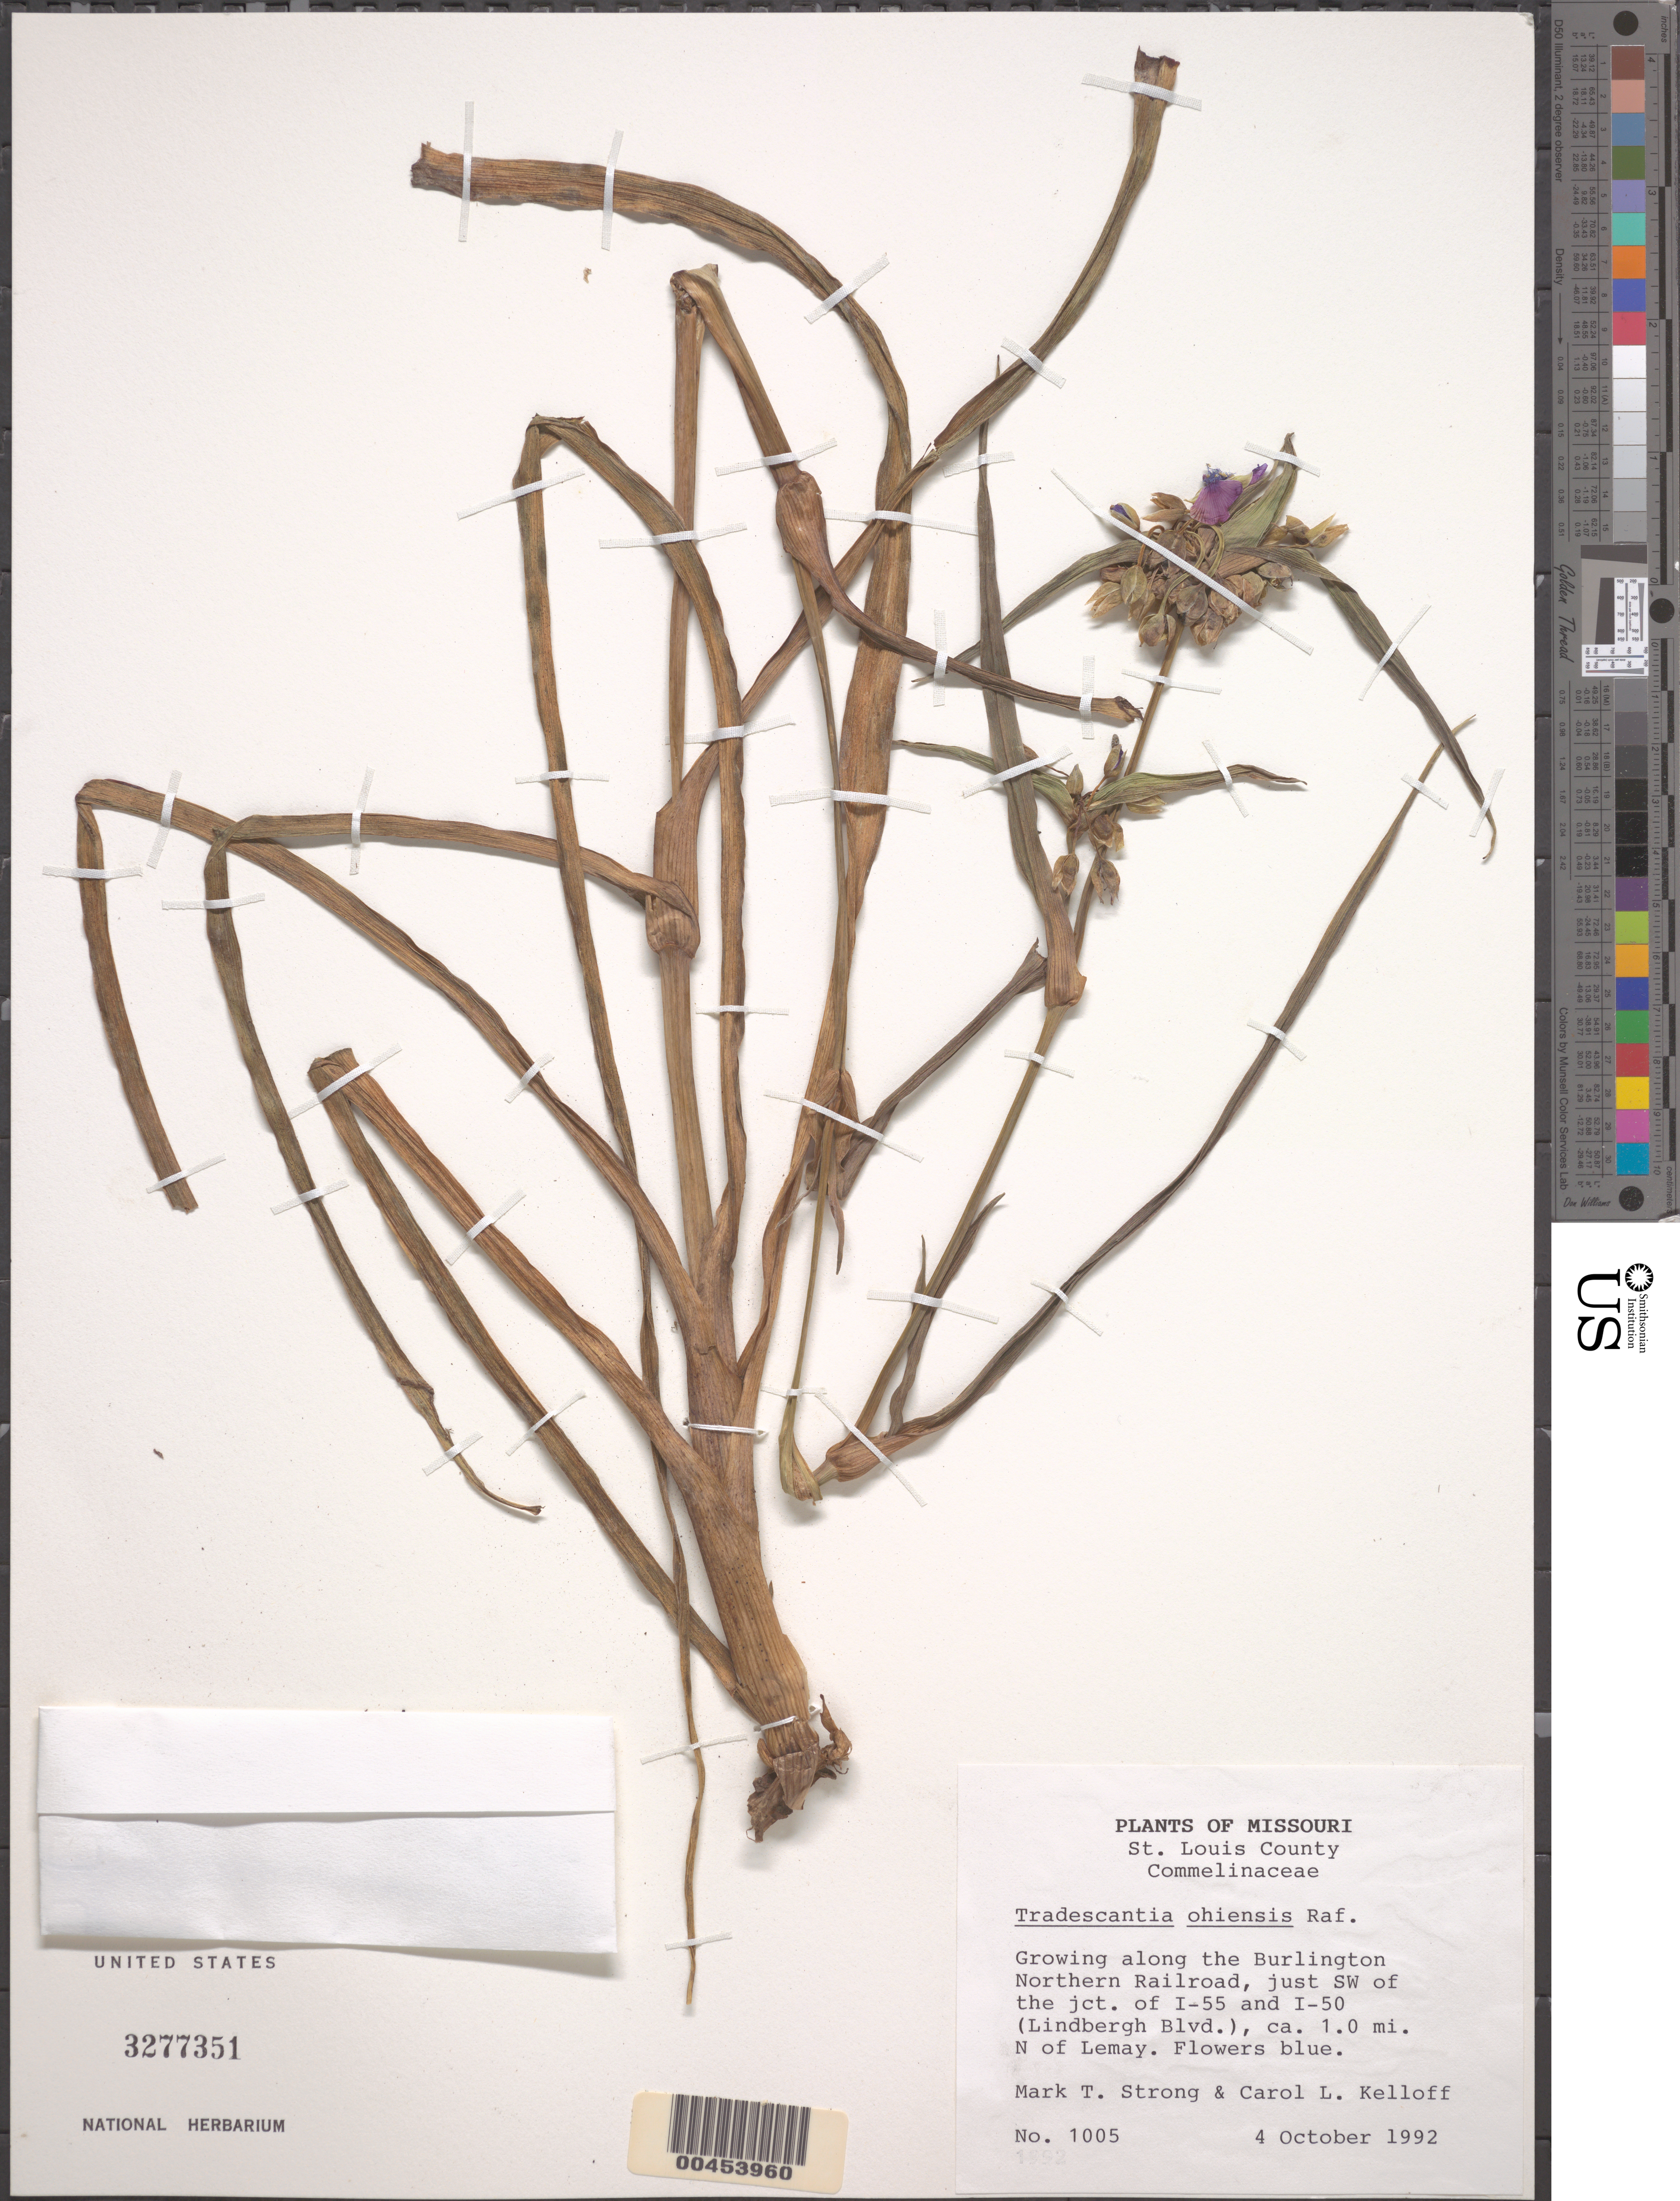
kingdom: Plantae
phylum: Tracheophyta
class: Liliopsida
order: Commelinales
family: Commelinaceae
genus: Tradescantia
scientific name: Tradescantia ohiensis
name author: Raf.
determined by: Faden, Robert B., (US), Smithsonian Institution - National Museum of Natural History (UNITED STATES)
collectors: M. T. Strong & C. L. Kelloff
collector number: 1005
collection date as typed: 04 Oct 1992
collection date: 1992-10-04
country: United States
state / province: Missouri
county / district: Saint Louis / Saint Louis City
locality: Along the burlington northern rr, sw of jct of i-55 and i-50, n of lemay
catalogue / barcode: US 3277351